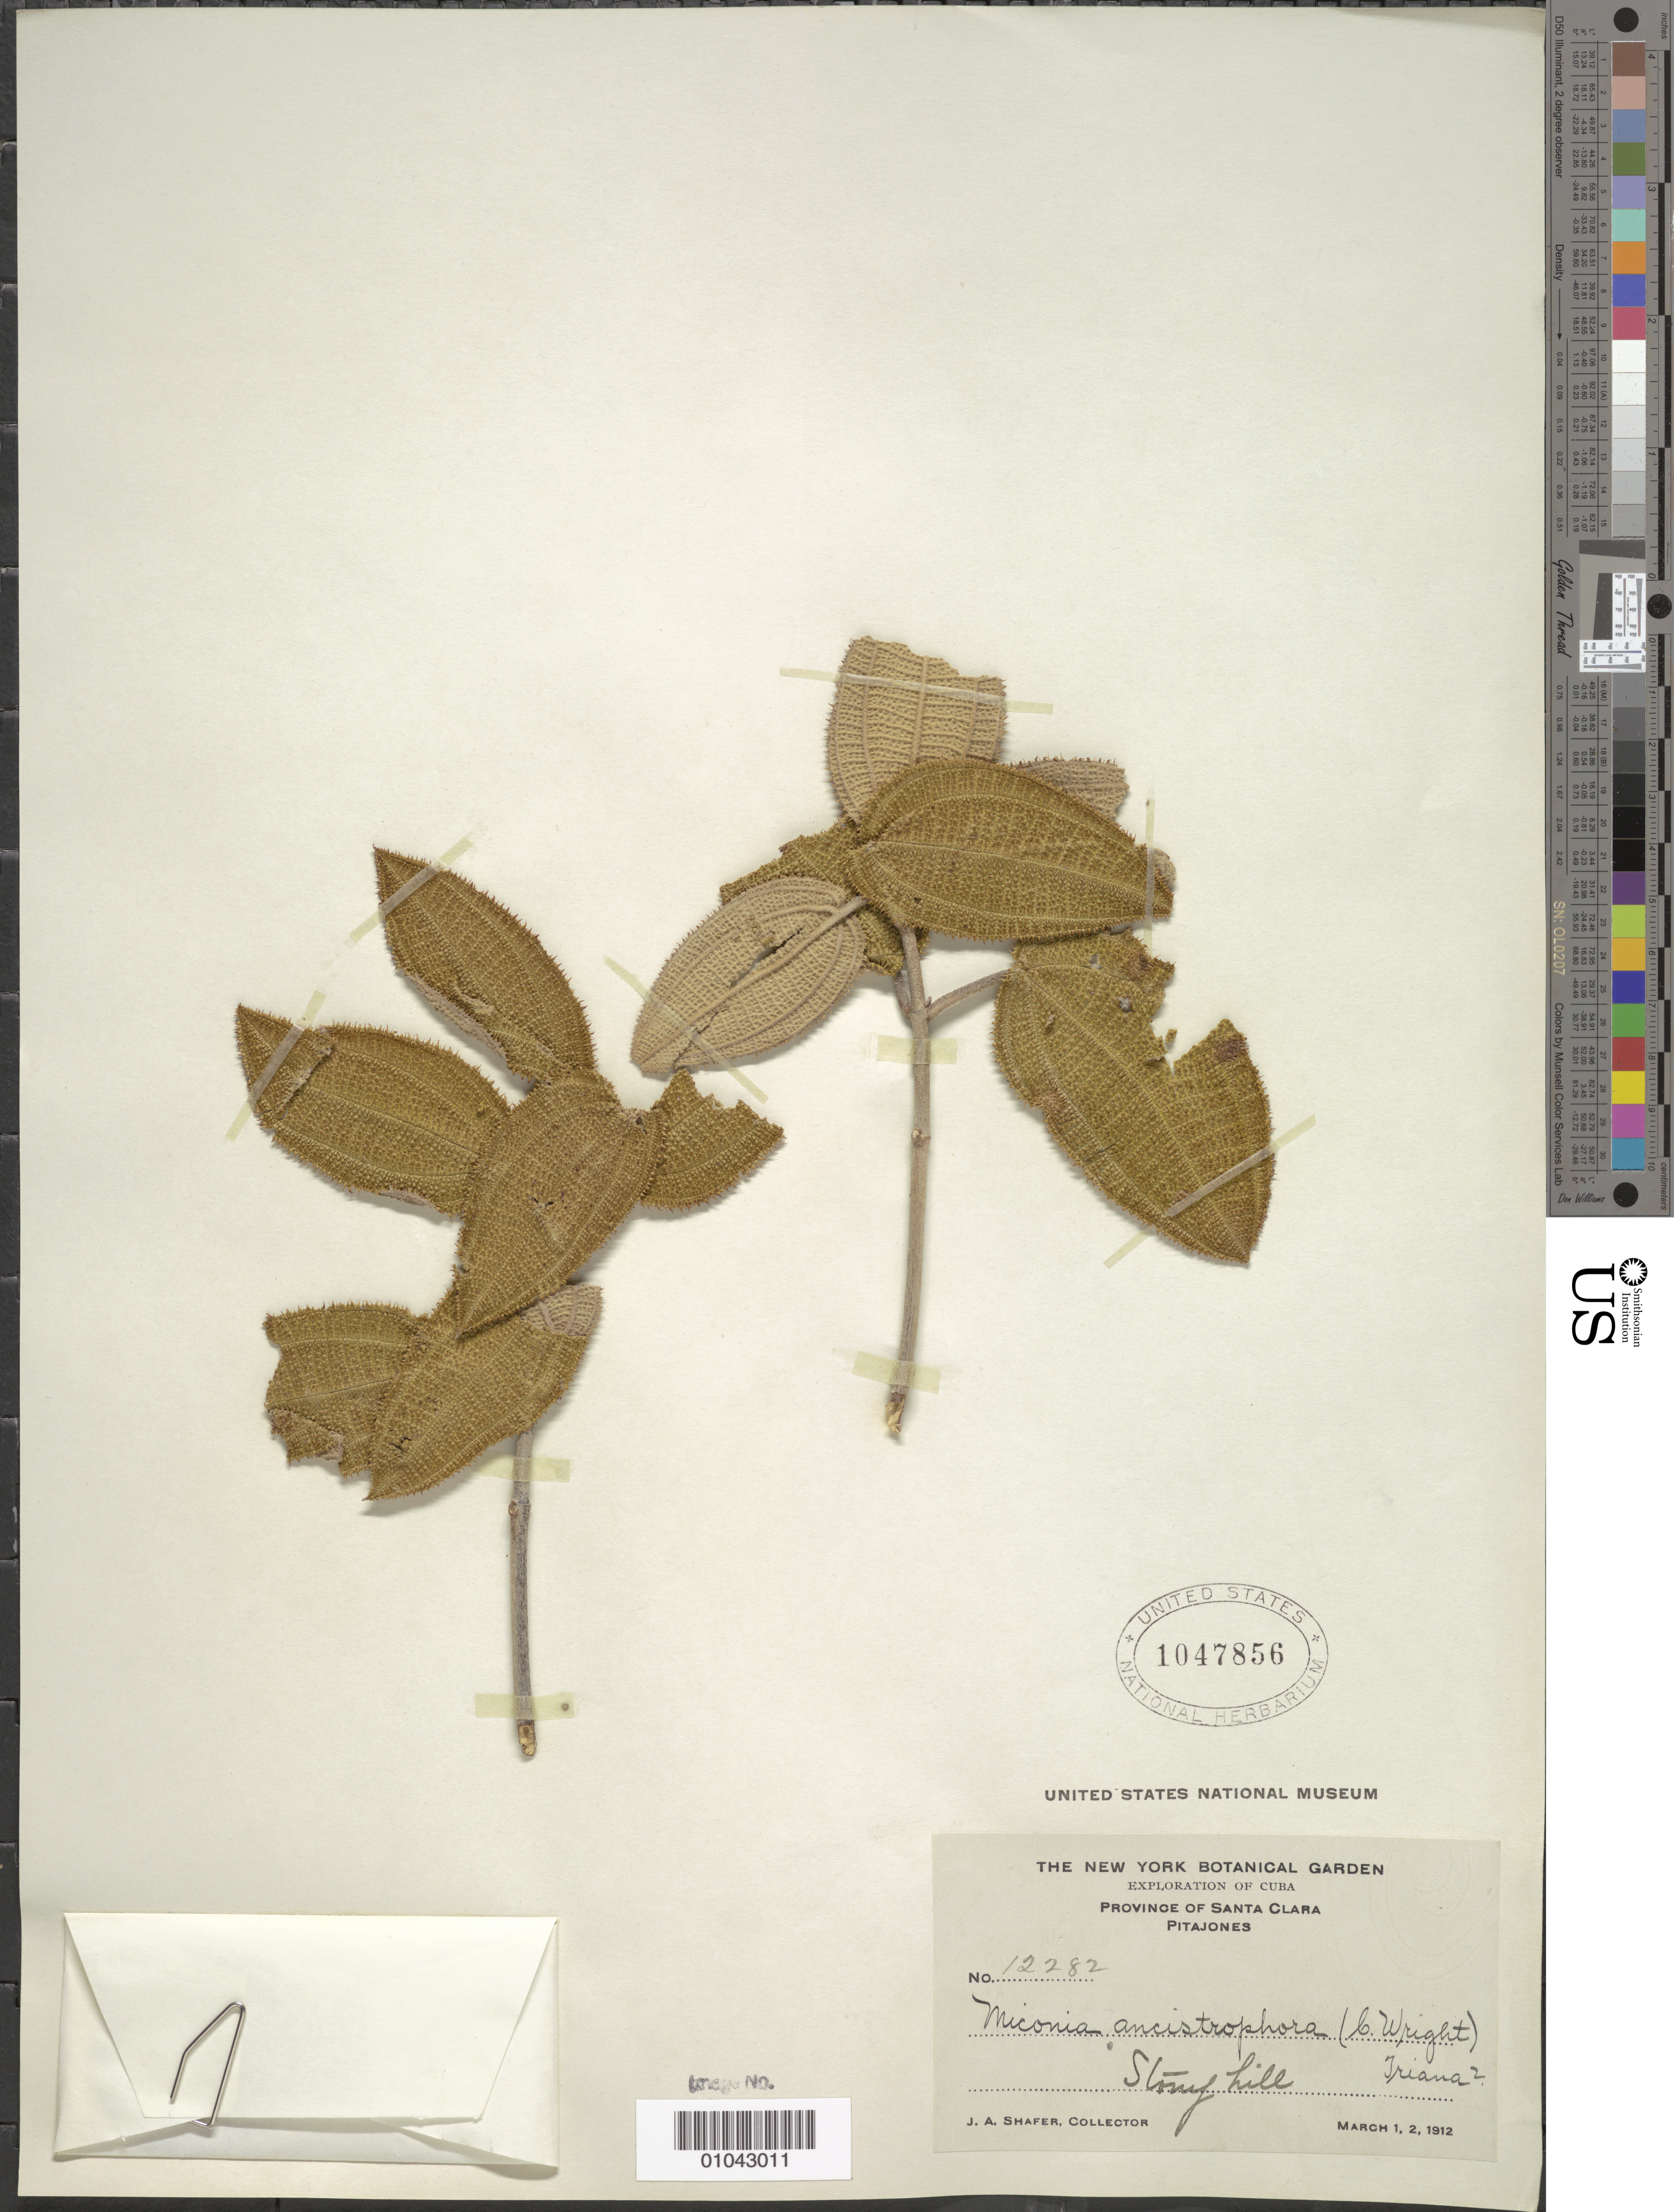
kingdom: Plantae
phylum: Tracheophyta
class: Magnoliopsida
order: Myrtales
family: Melastomataceae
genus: Miconia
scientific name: Miconia ancistrophora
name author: (C. Wright) Triana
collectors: J. A. Shafer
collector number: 12282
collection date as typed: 01 Mar 1912 and 02 Mar 1912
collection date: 1912-03-01,1912-03-02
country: Cuba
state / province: Santa Clara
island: Cuba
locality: Pitajones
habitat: Stony hill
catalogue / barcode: US 1047856